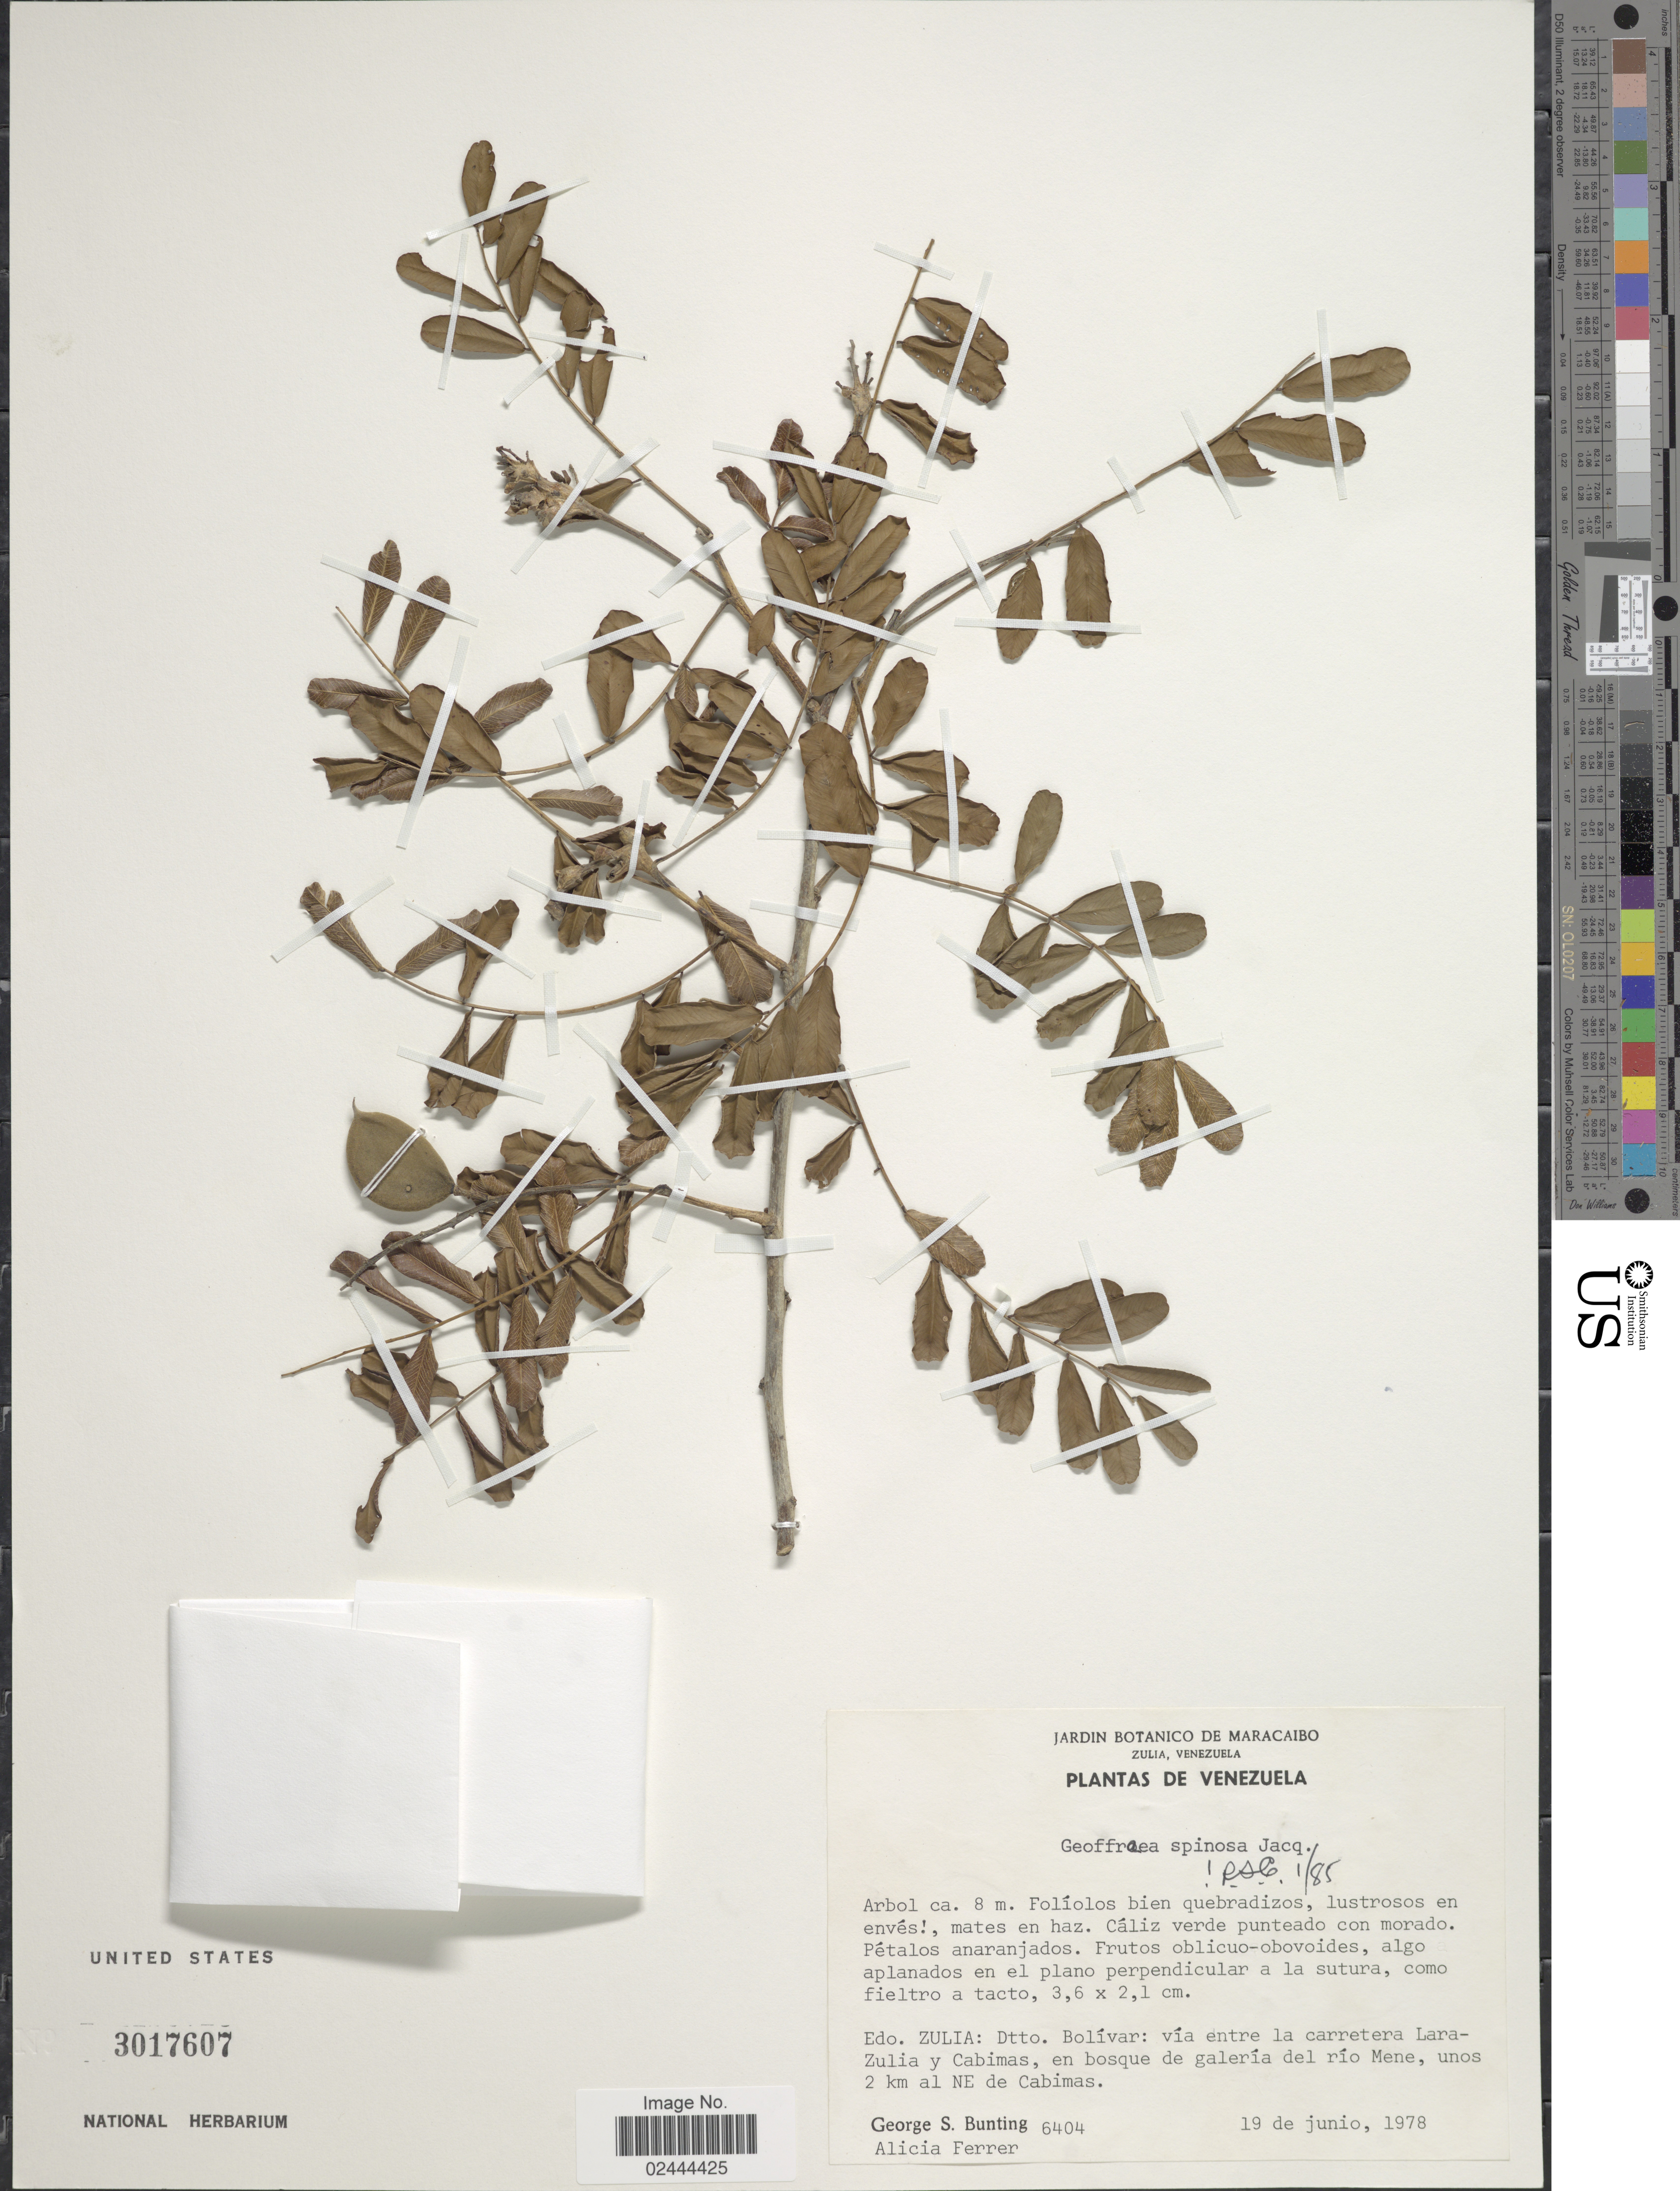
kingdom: Plantae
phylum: Tracheophyta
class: Magnoliopsida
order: Fabales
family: Fabaceae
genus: Geoffroea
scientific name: Geoffroea spinosa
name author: Jacq.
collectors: G. S. Bunting & A. Ferrer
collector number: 6404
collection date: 1978-06-19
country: Venezuela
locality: Edo. Zulia, Dtto. Bolivar, via entre la carretera Lada-Zulia y Cabimas, en bosque de galeria del Rio Mene, unos 2 km al NE de Cabimas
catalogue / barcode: US 3017607